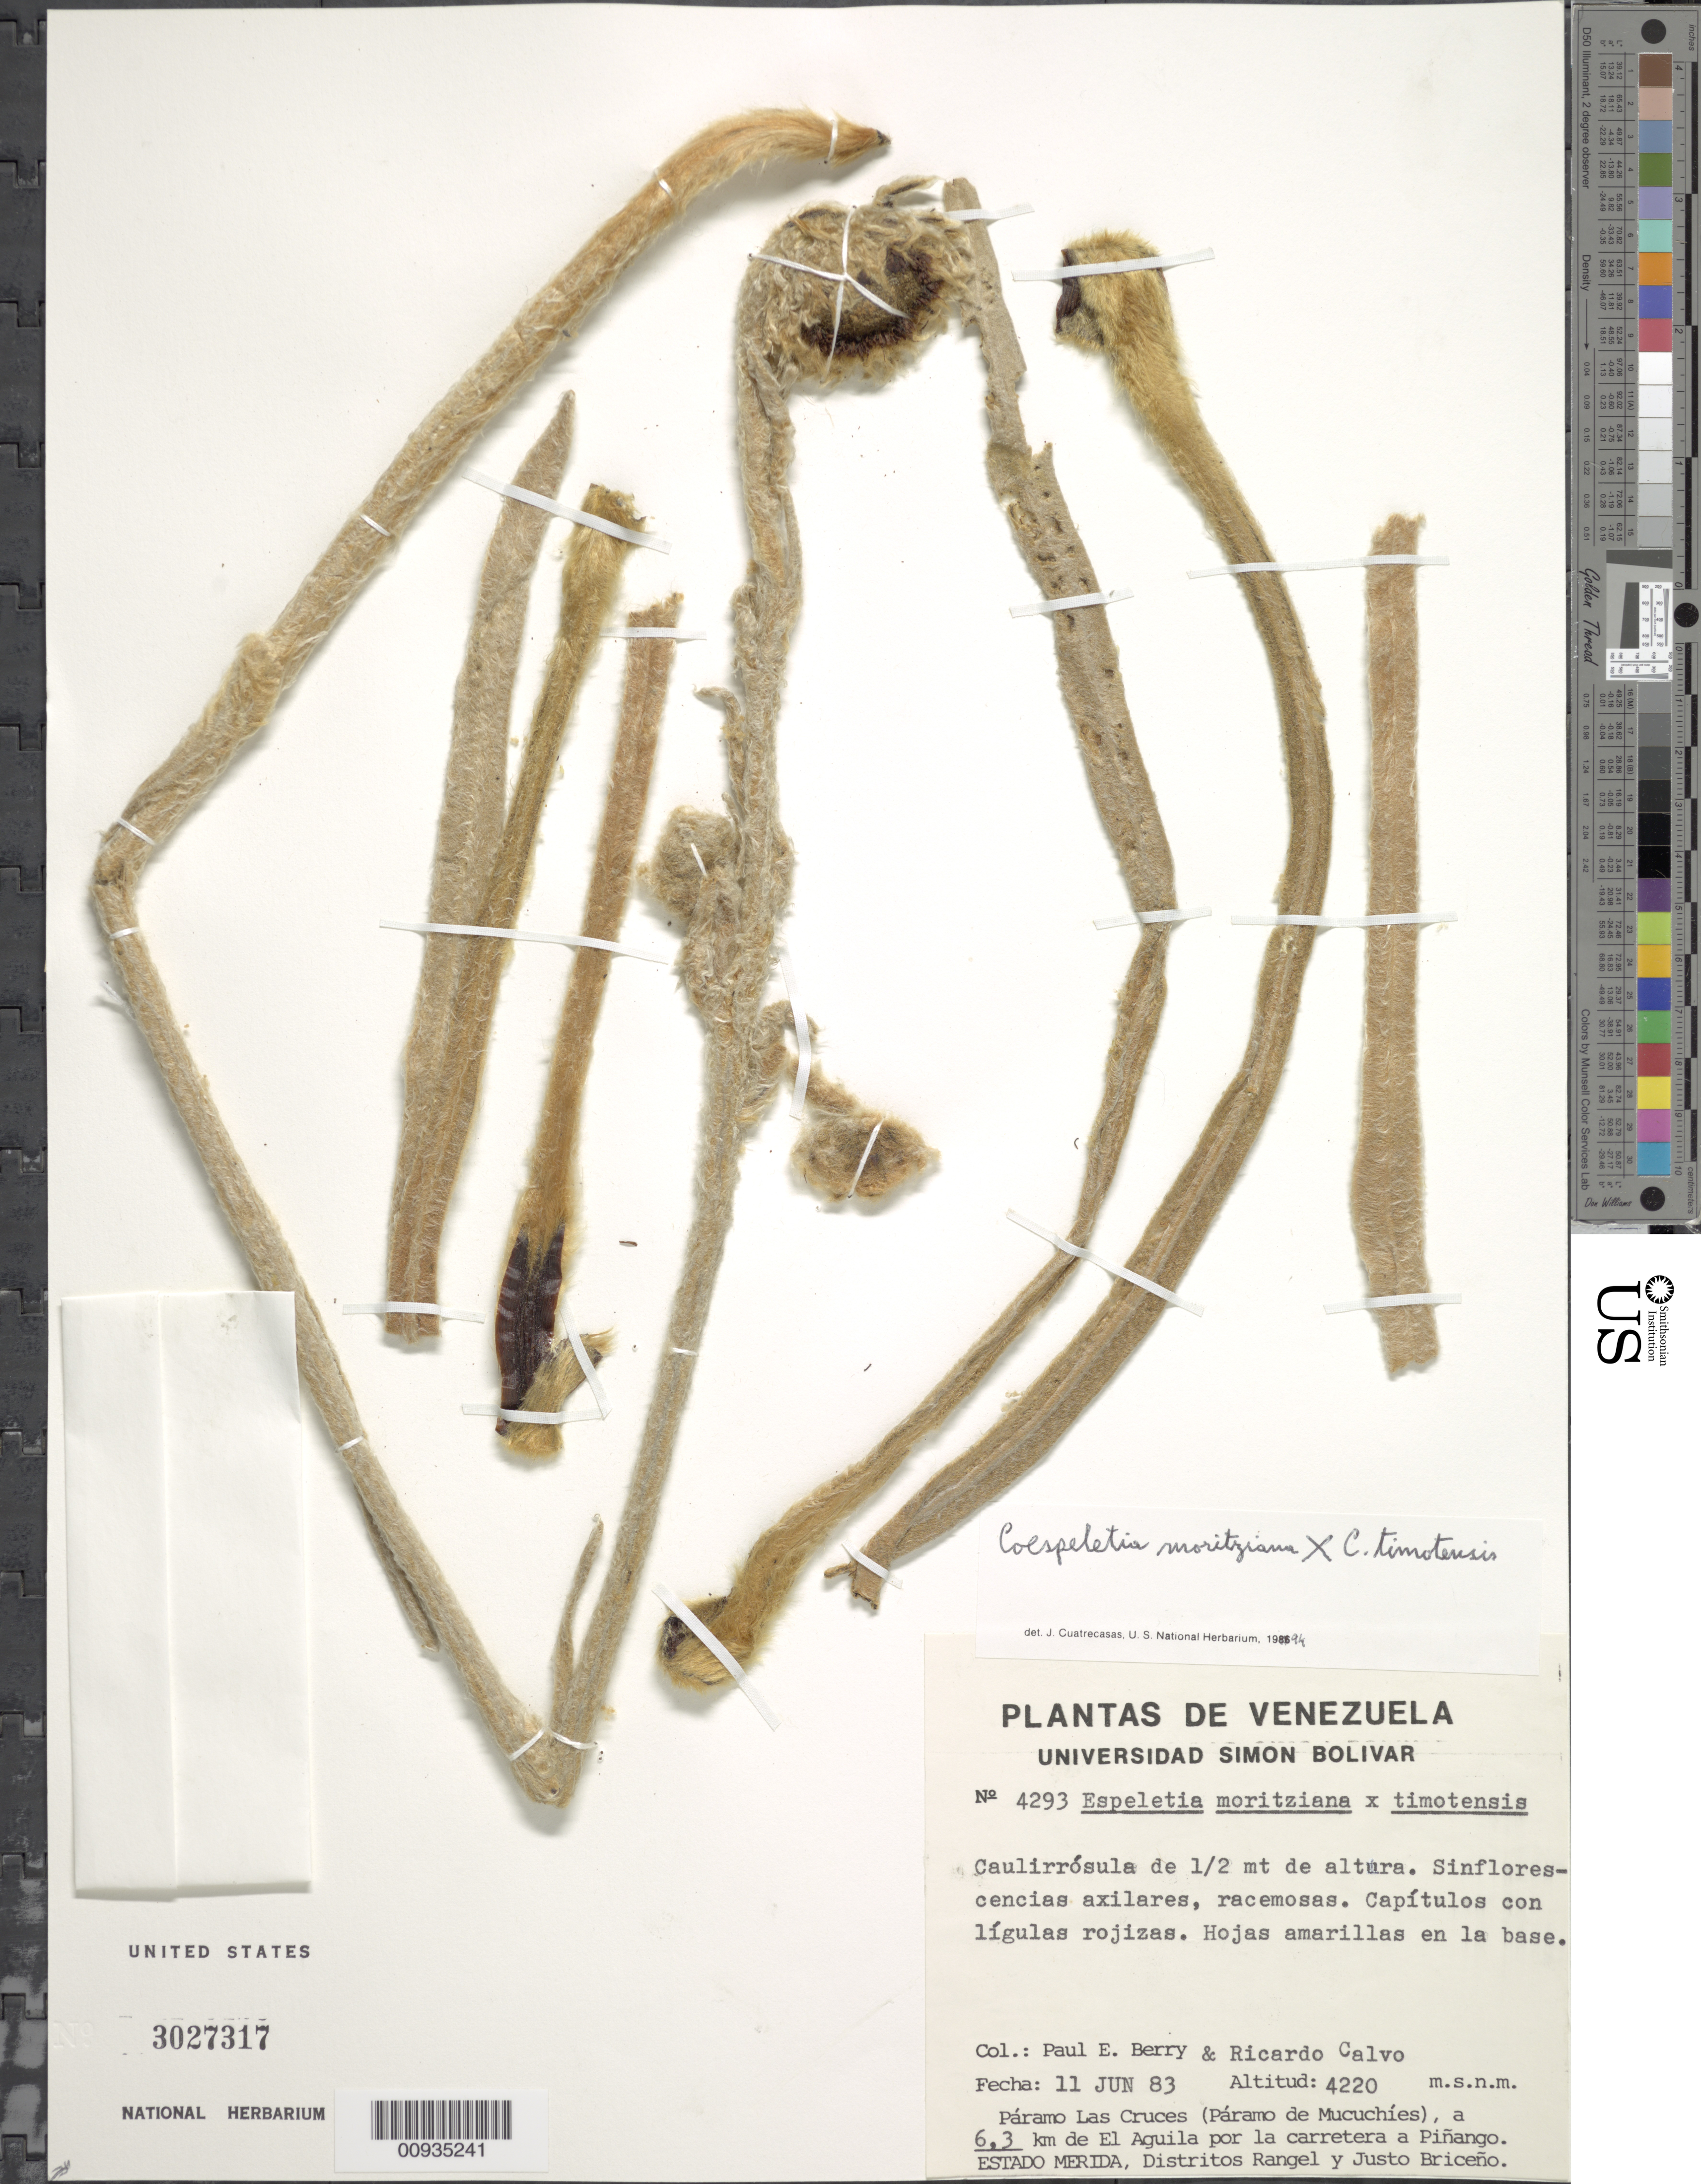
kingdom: Plantae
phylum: Tracheophyta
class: Magnoliopsida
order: Asterales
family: Asteraceae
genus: Coespeletia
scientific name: Coespeletia moritziana x C. timotensis (Cuatrec.) Cuatrec.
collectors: P. E. Berry & R. Calvo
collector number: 4293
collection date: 1983-06-11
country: Venezuela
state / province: Mérida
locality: Páramo de Las Cruces (Páramo de Mucuchíes).. A 6,3 km de El Águila por la carretera a Piñango. Distritos Rangel y Justo Briceño. // Páramo Las Cruces (Páramo de Mucuchies), a km de El Aguila por la carretera a Pinango.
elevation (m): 4220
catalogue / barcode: US 3027317